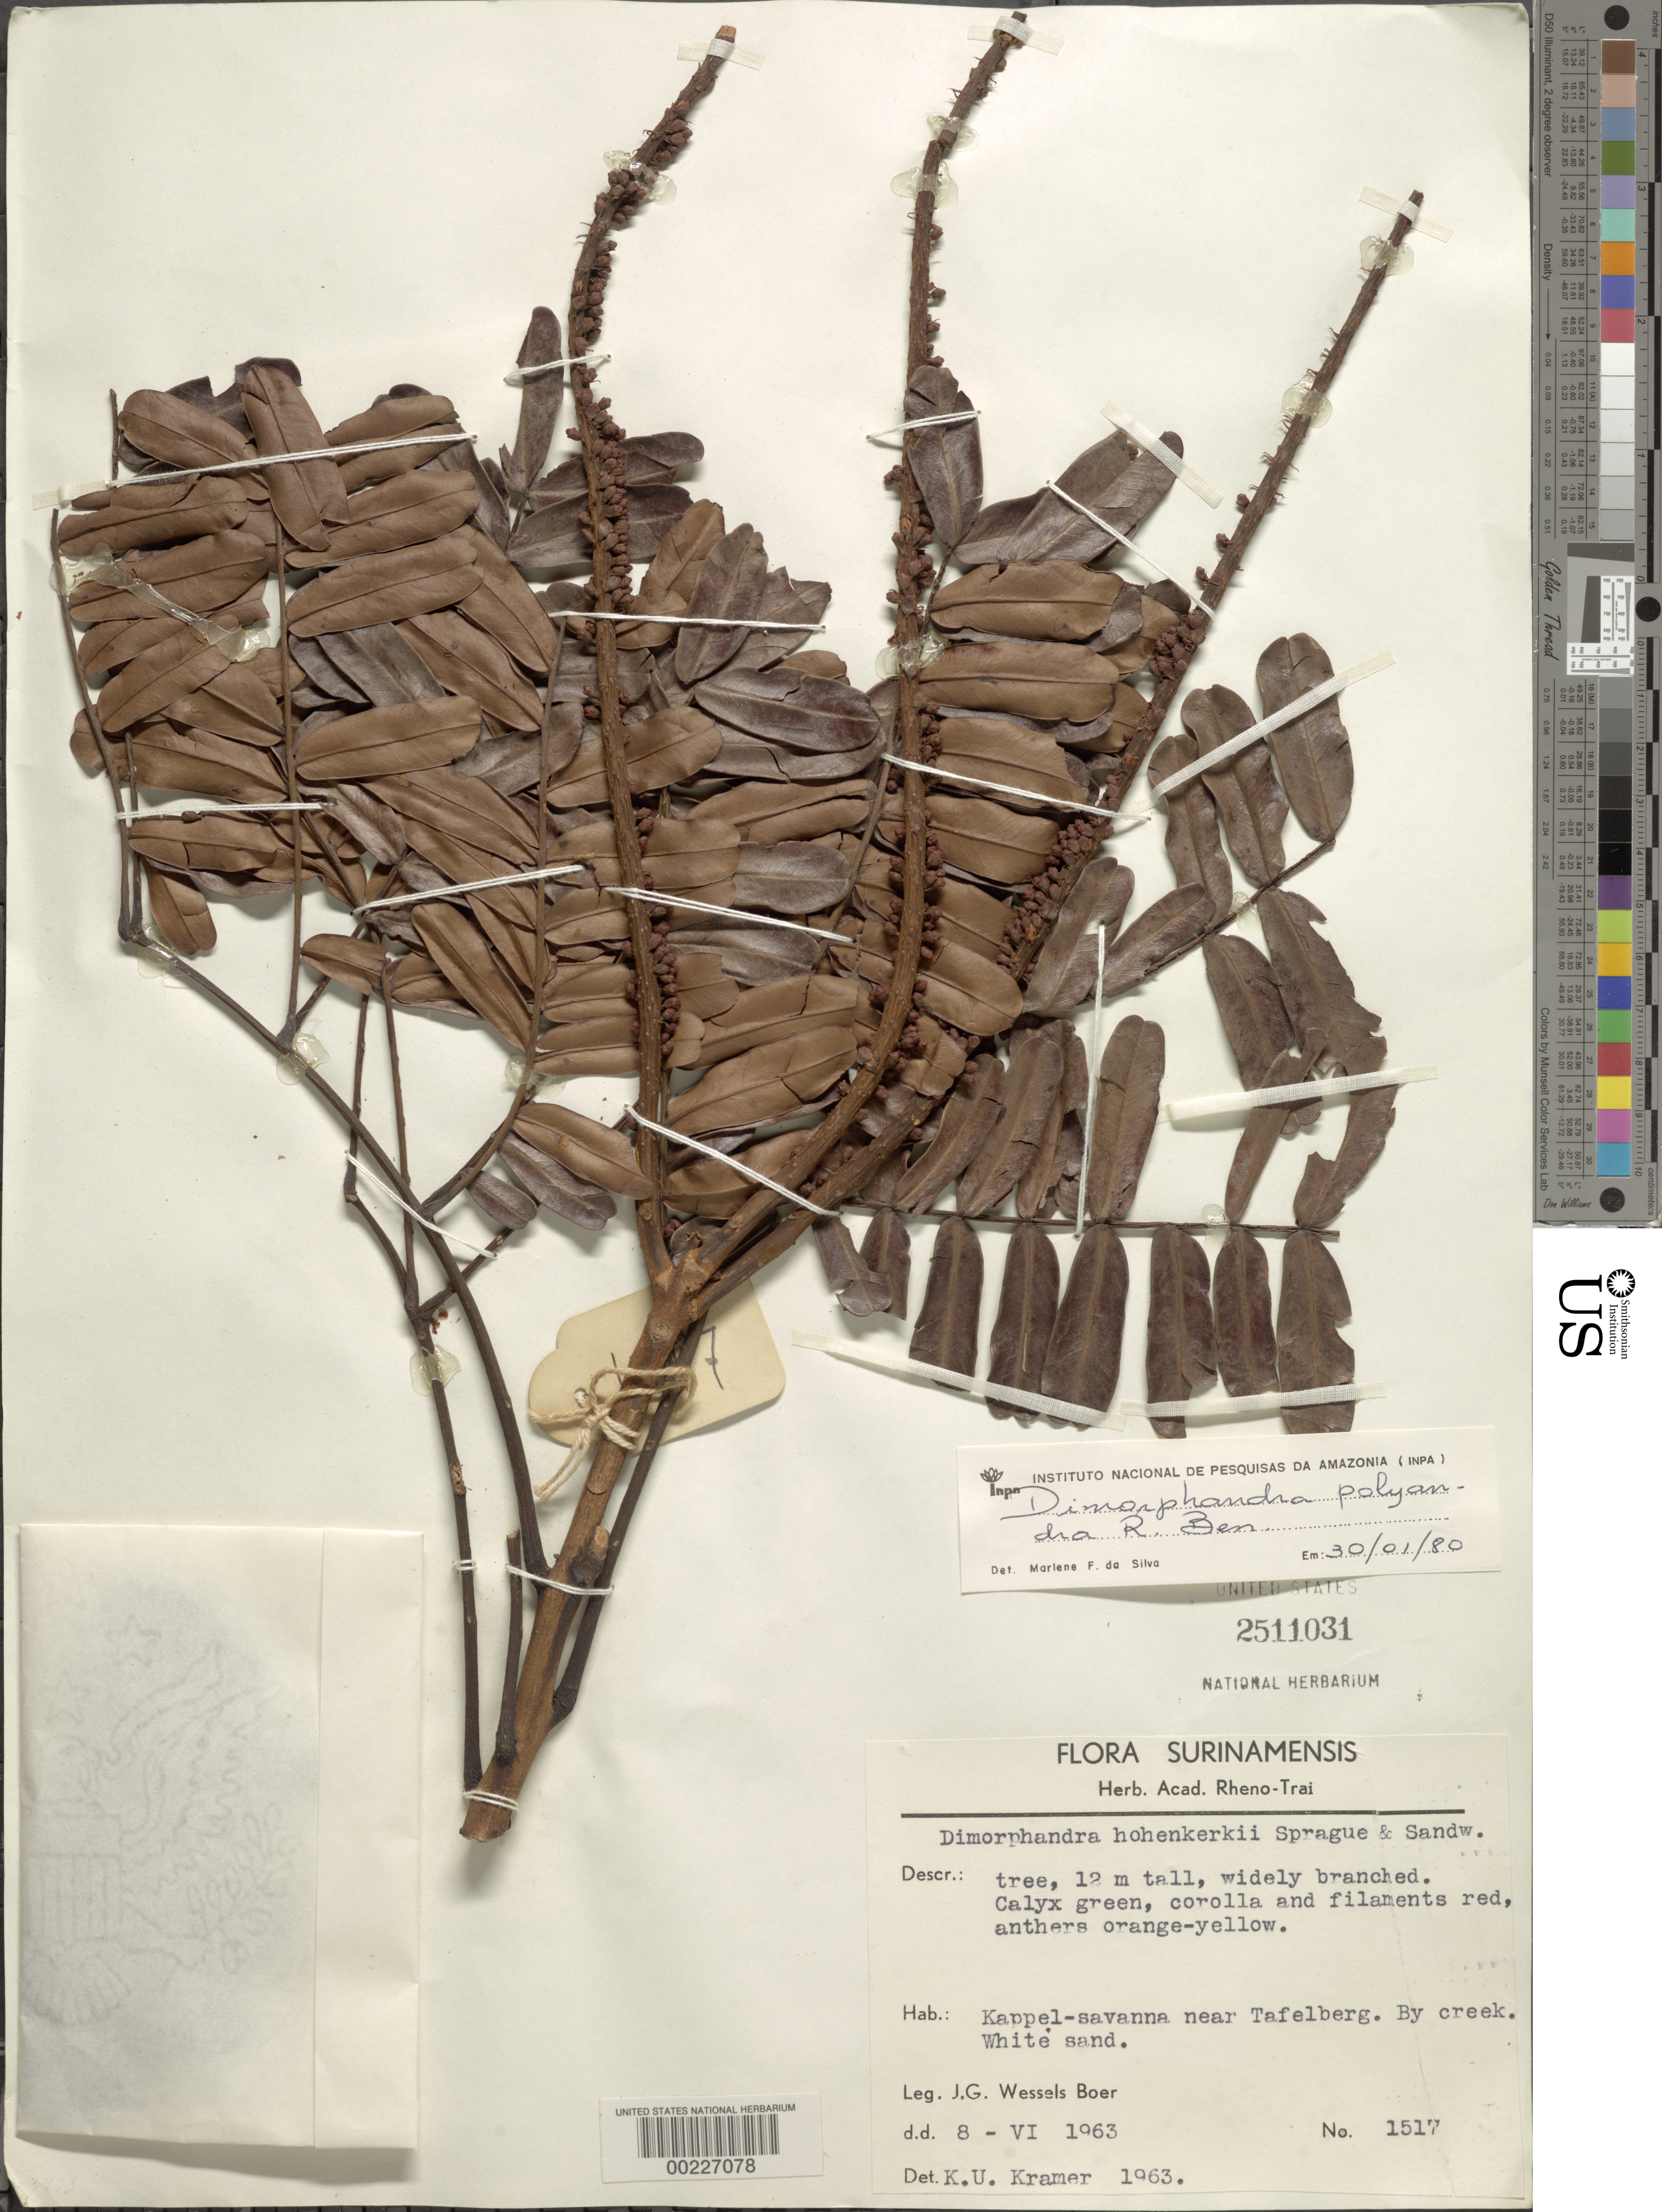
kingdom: Plantae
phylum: Tracheophyta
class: Magnoliopsida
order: Fabales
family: Fabaceae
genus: Dimorphandra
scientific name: Dimorphandra polyandra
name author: Benoist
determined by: Silva, M. F. da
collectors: K. U. Kramer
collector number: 1517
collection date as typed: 08 Jun 1963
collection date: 1963-06-08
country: Suriname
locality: Kappel-savanna near tafelberg, by creek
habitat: By creek; white sand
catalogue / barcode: US 2511031